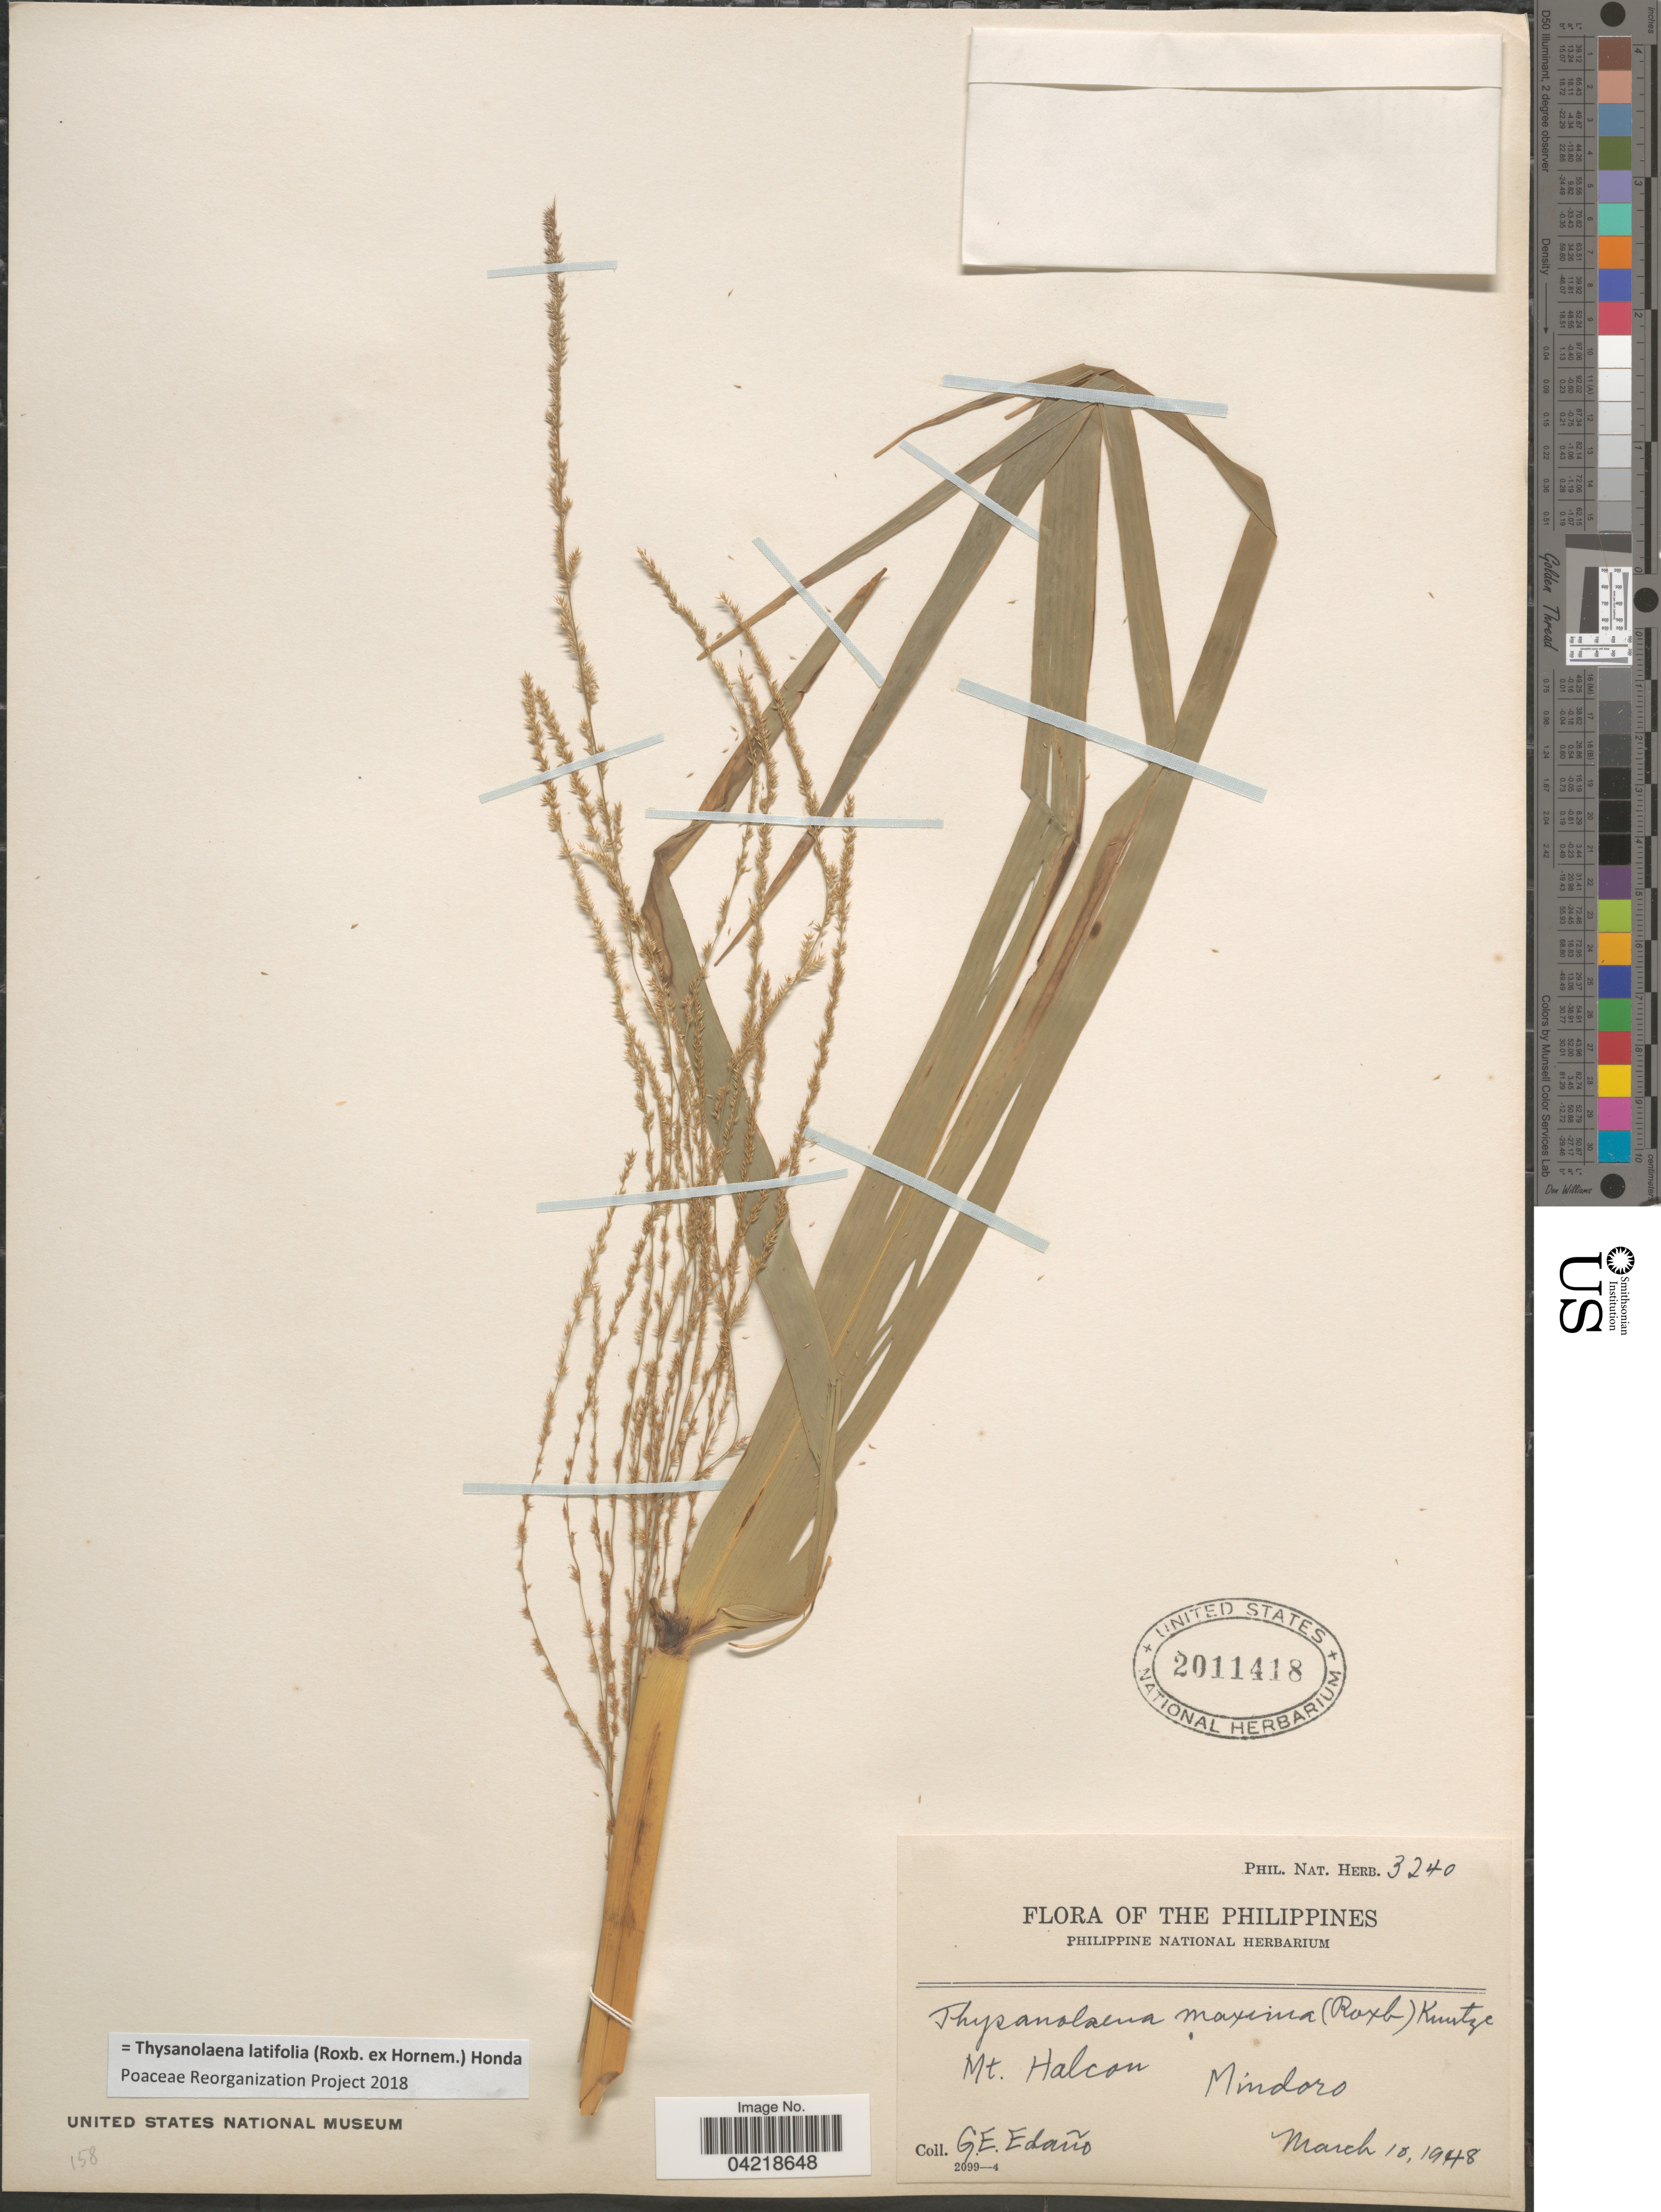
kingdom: Plantae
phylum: Tracheophyta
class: Liliopsida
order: Poales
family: Poaceae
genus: Thysanolaena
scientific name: Thysanolaena latifolia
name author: (Roxb. ex Hornem.) Honda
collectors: G. E. Edaño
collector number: Phil. Nat. Herb. 3240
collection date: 1948-03-10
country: Philippines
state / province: Mimaropa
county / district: Mindoro Oriental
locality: Mt. Halcon.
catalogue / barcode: US 2011418